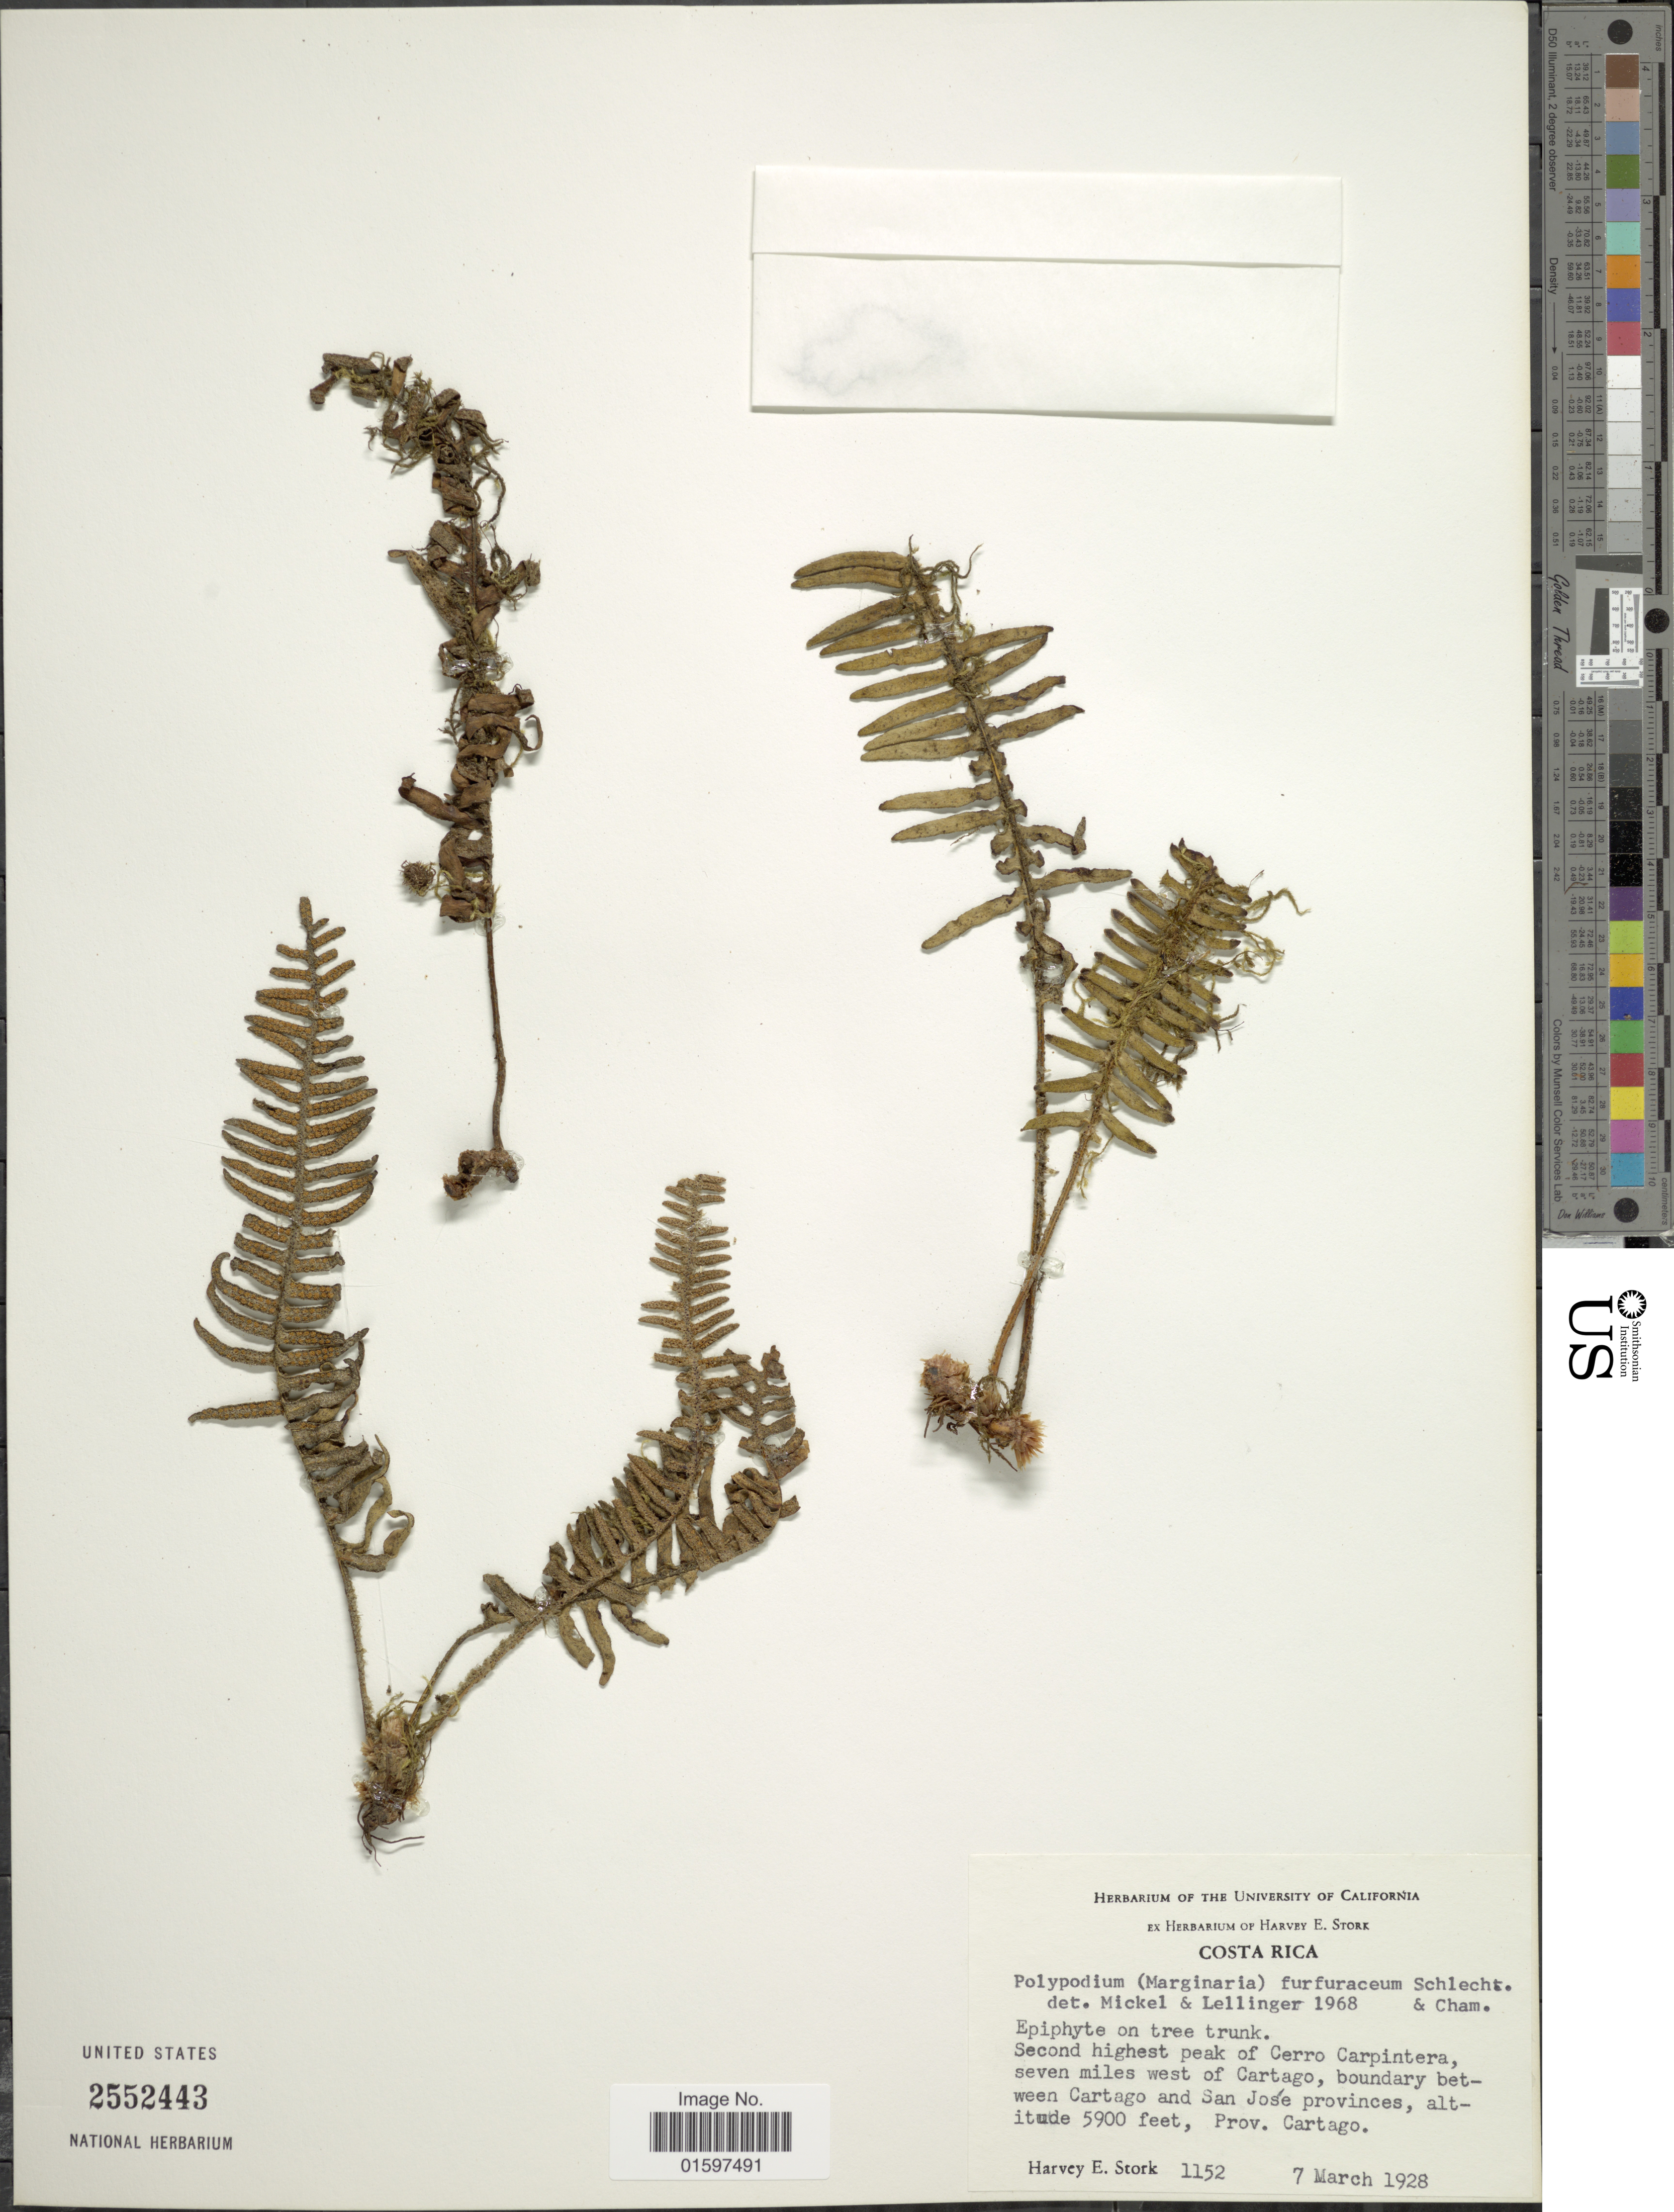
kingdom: Plantae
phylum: Tracheophyta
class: Polypodiopsida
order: Polypodiales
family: Polypodiaceae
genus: Pleopeltis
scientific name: Pleopeltis furfuracea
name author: (Schltdl. & Cham.) A.R. Sm. & Tejero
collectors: H. E. Stork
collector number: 1152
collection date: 1928-03-07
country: Costa Rica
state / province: Cartago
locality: Second highest peak of Cerro Carpintera, seven miles west of Cartago, boundary between Cartago and San José provinces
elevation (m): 1798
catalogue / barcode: US 2552443